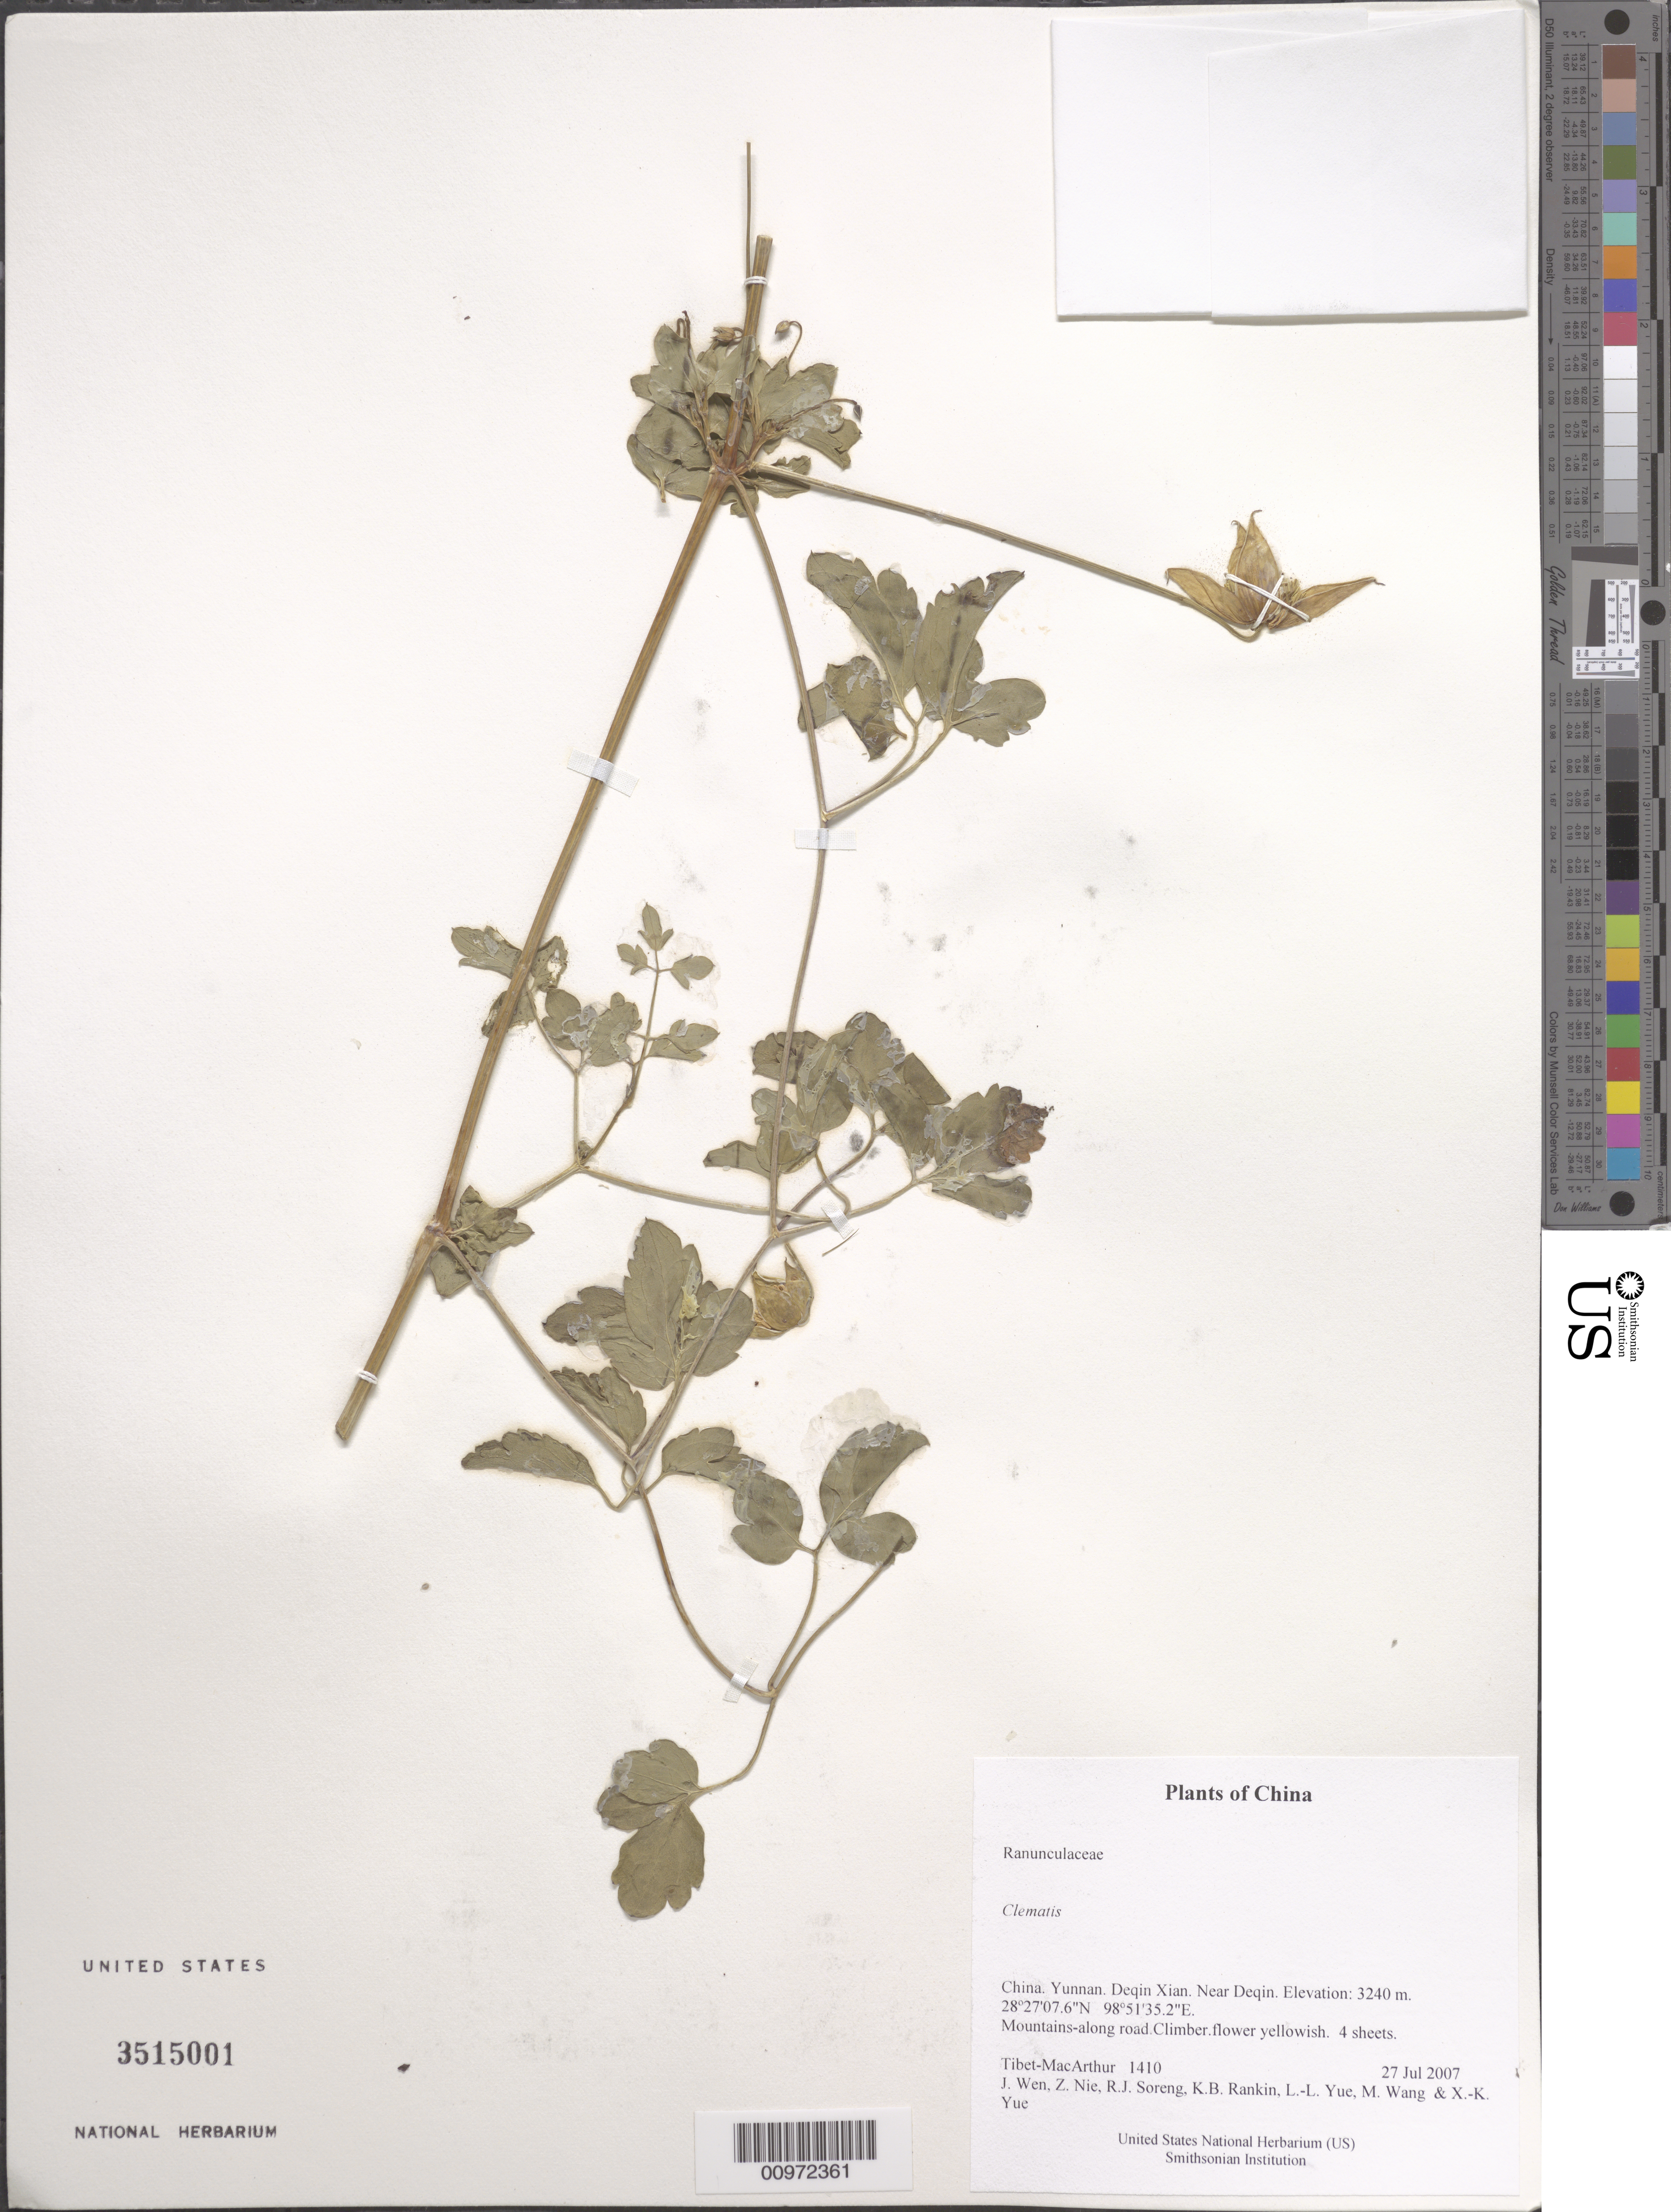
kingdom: Plantae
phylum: Tracheophyta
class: Magnoliopsida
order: Ranunculales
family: Ranunculaceae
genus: Clematis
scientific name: Clematis sp.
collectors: Tibet-MacArthur, J. Wen, Z. Nie, R. J. Soreng, K. Rankin, L. Yue, M. Wang & X. Yue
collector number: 1410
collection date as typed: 27 Jul 2007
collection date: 2007-07-27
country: China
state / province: Yunnan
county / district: Deqin Xian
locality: Near Deqin.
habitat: Mountains-along road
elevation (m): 3240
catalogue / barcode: US 3515001